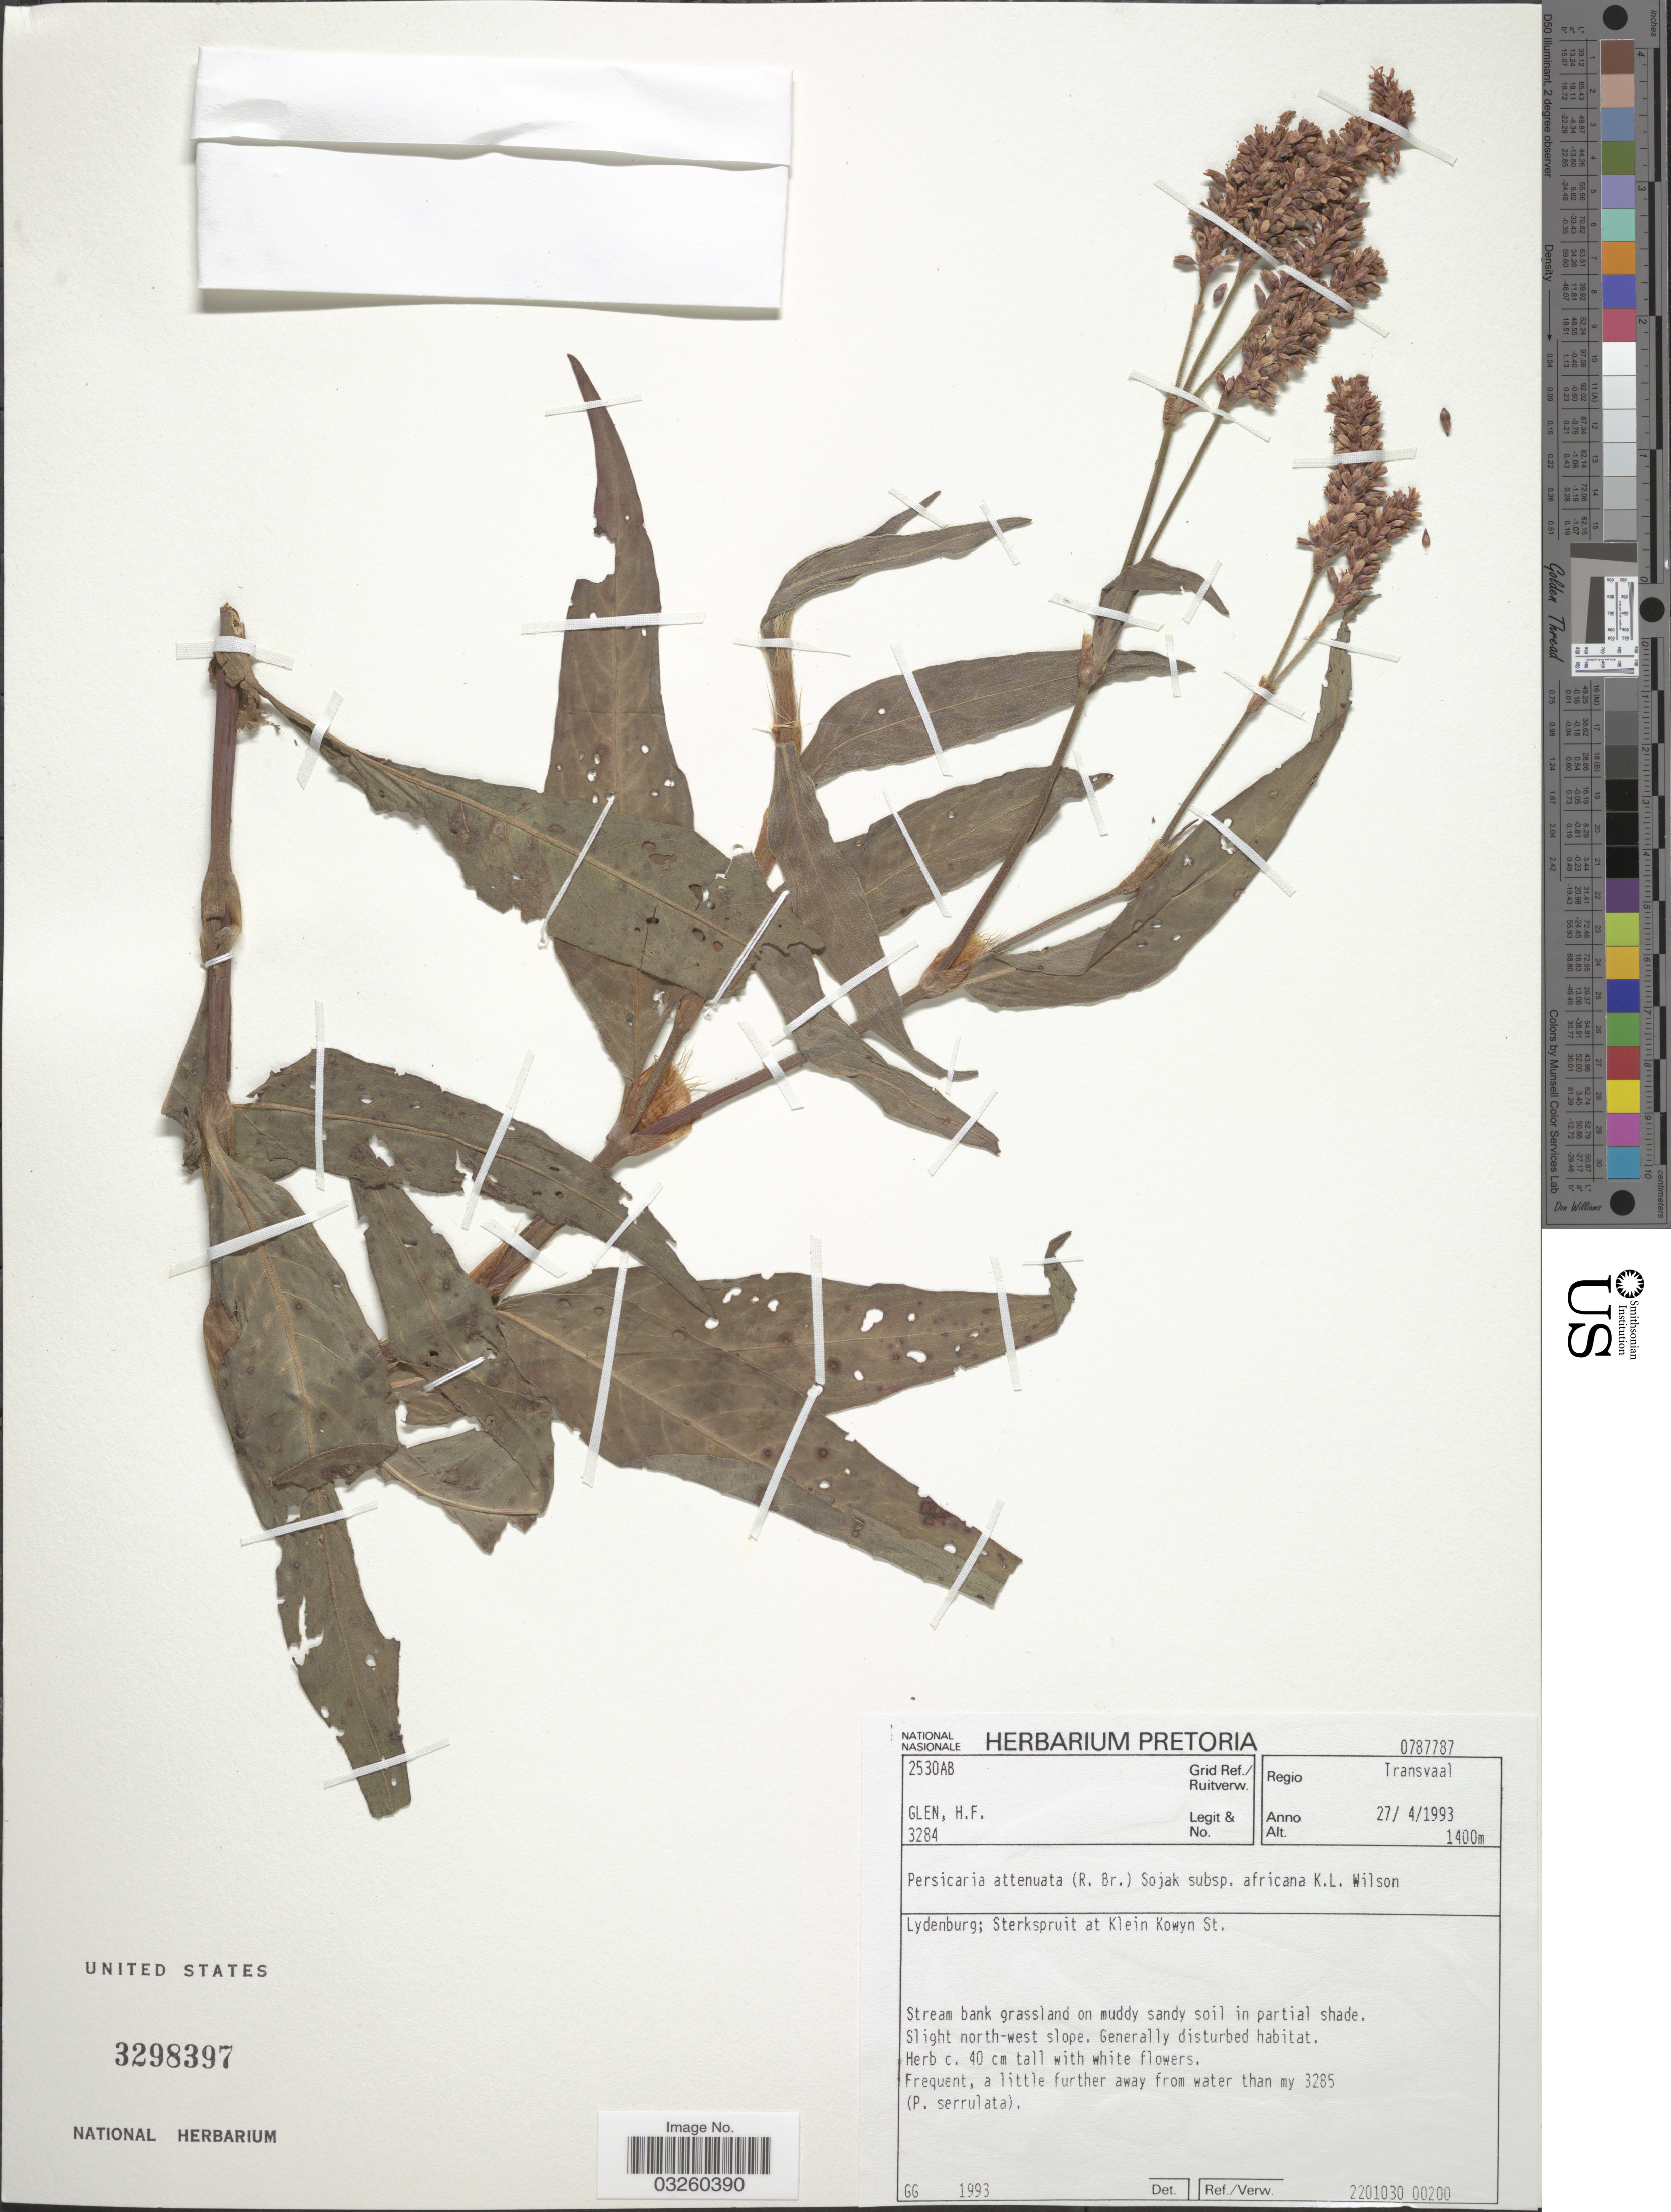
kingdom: Plantae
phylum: Tracheophyta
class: Magnoliopsida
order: Caryophyllales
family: Polygonaceae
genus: Persicaria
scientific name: Persicaria attenuata subsp. africana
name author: K.L. Wilson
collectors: H. F. Glen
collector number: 3284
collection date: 1993-04-27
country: South Africa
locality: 2530AB Grid Ref./Ruitverw. Regio Transvaal. Lydenburg; Sterkspruit at Klein Kowyn St.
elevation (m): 1400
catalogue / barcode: US 3298397